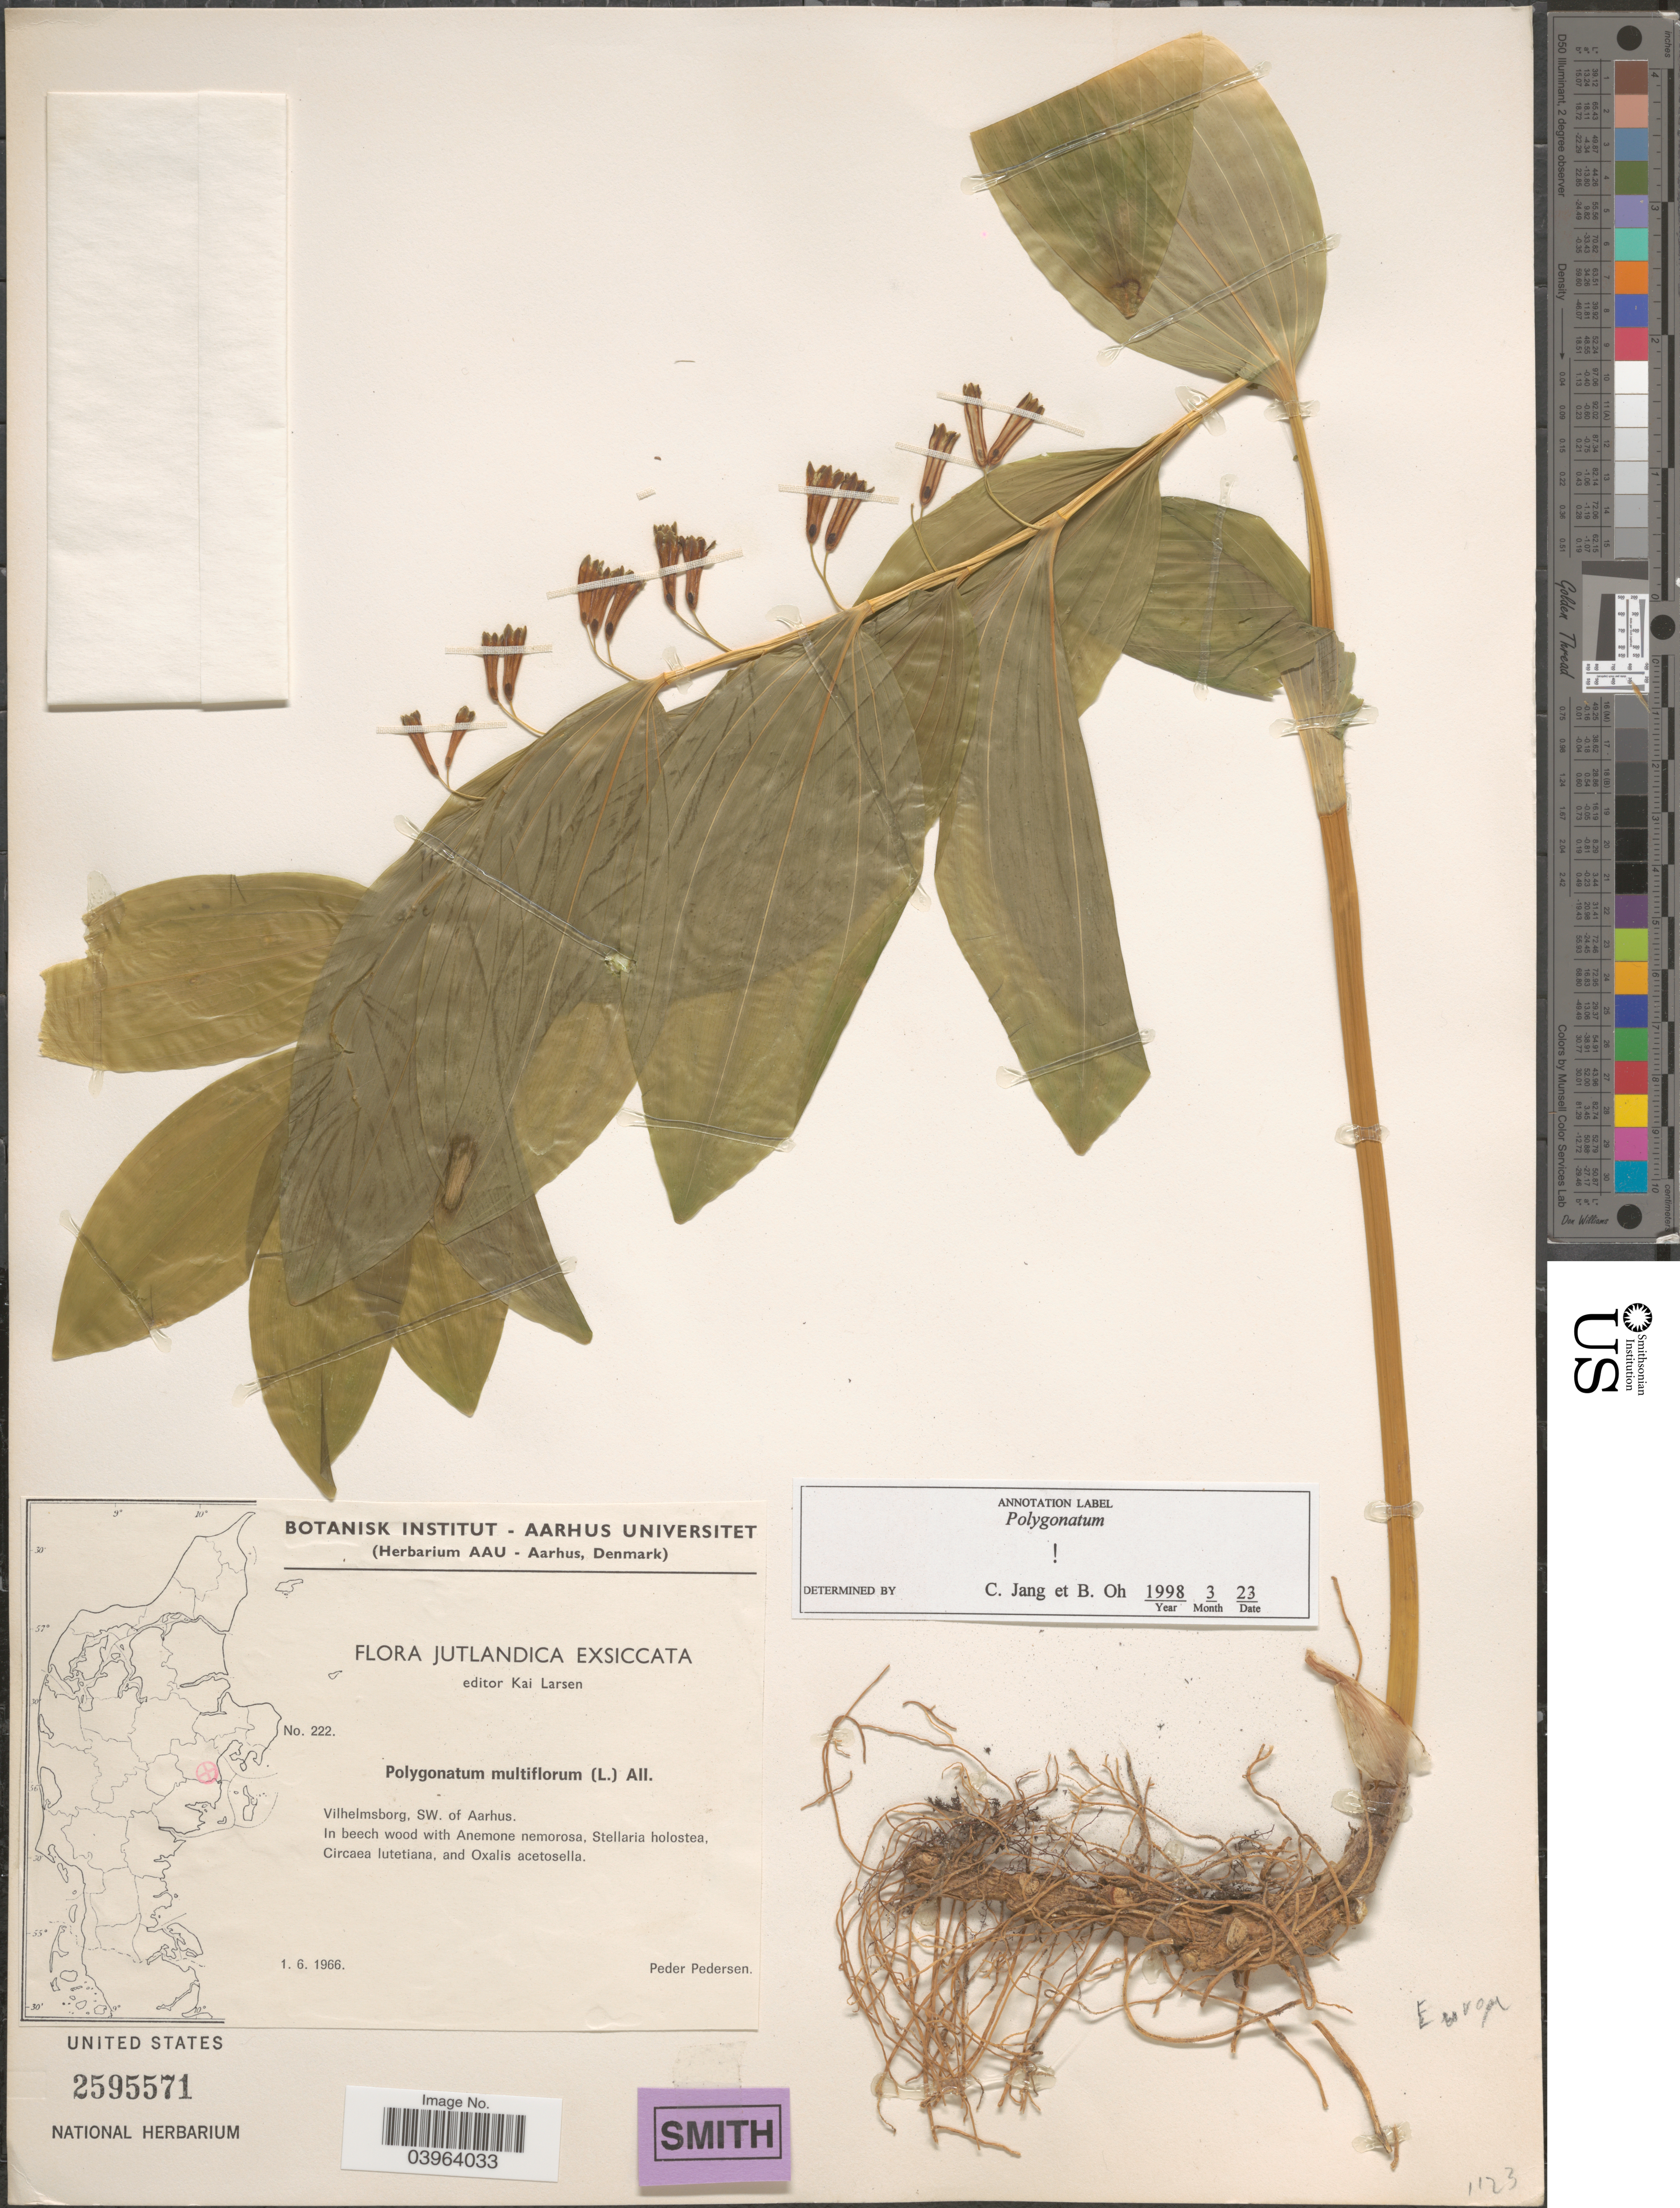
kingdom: Plantae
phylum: Tracheophyta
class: Liliopsida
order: Asparagales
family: Asparagaceae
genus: Polygonatum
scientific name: Polygonatum multiflorum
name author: (L.) All.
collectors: P. Pedersen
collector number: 222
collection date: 1966-06-01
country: Denmark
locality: Jutlandica. Vilhelmsborg, SW. of Aarhus.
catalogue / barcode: US 2595571